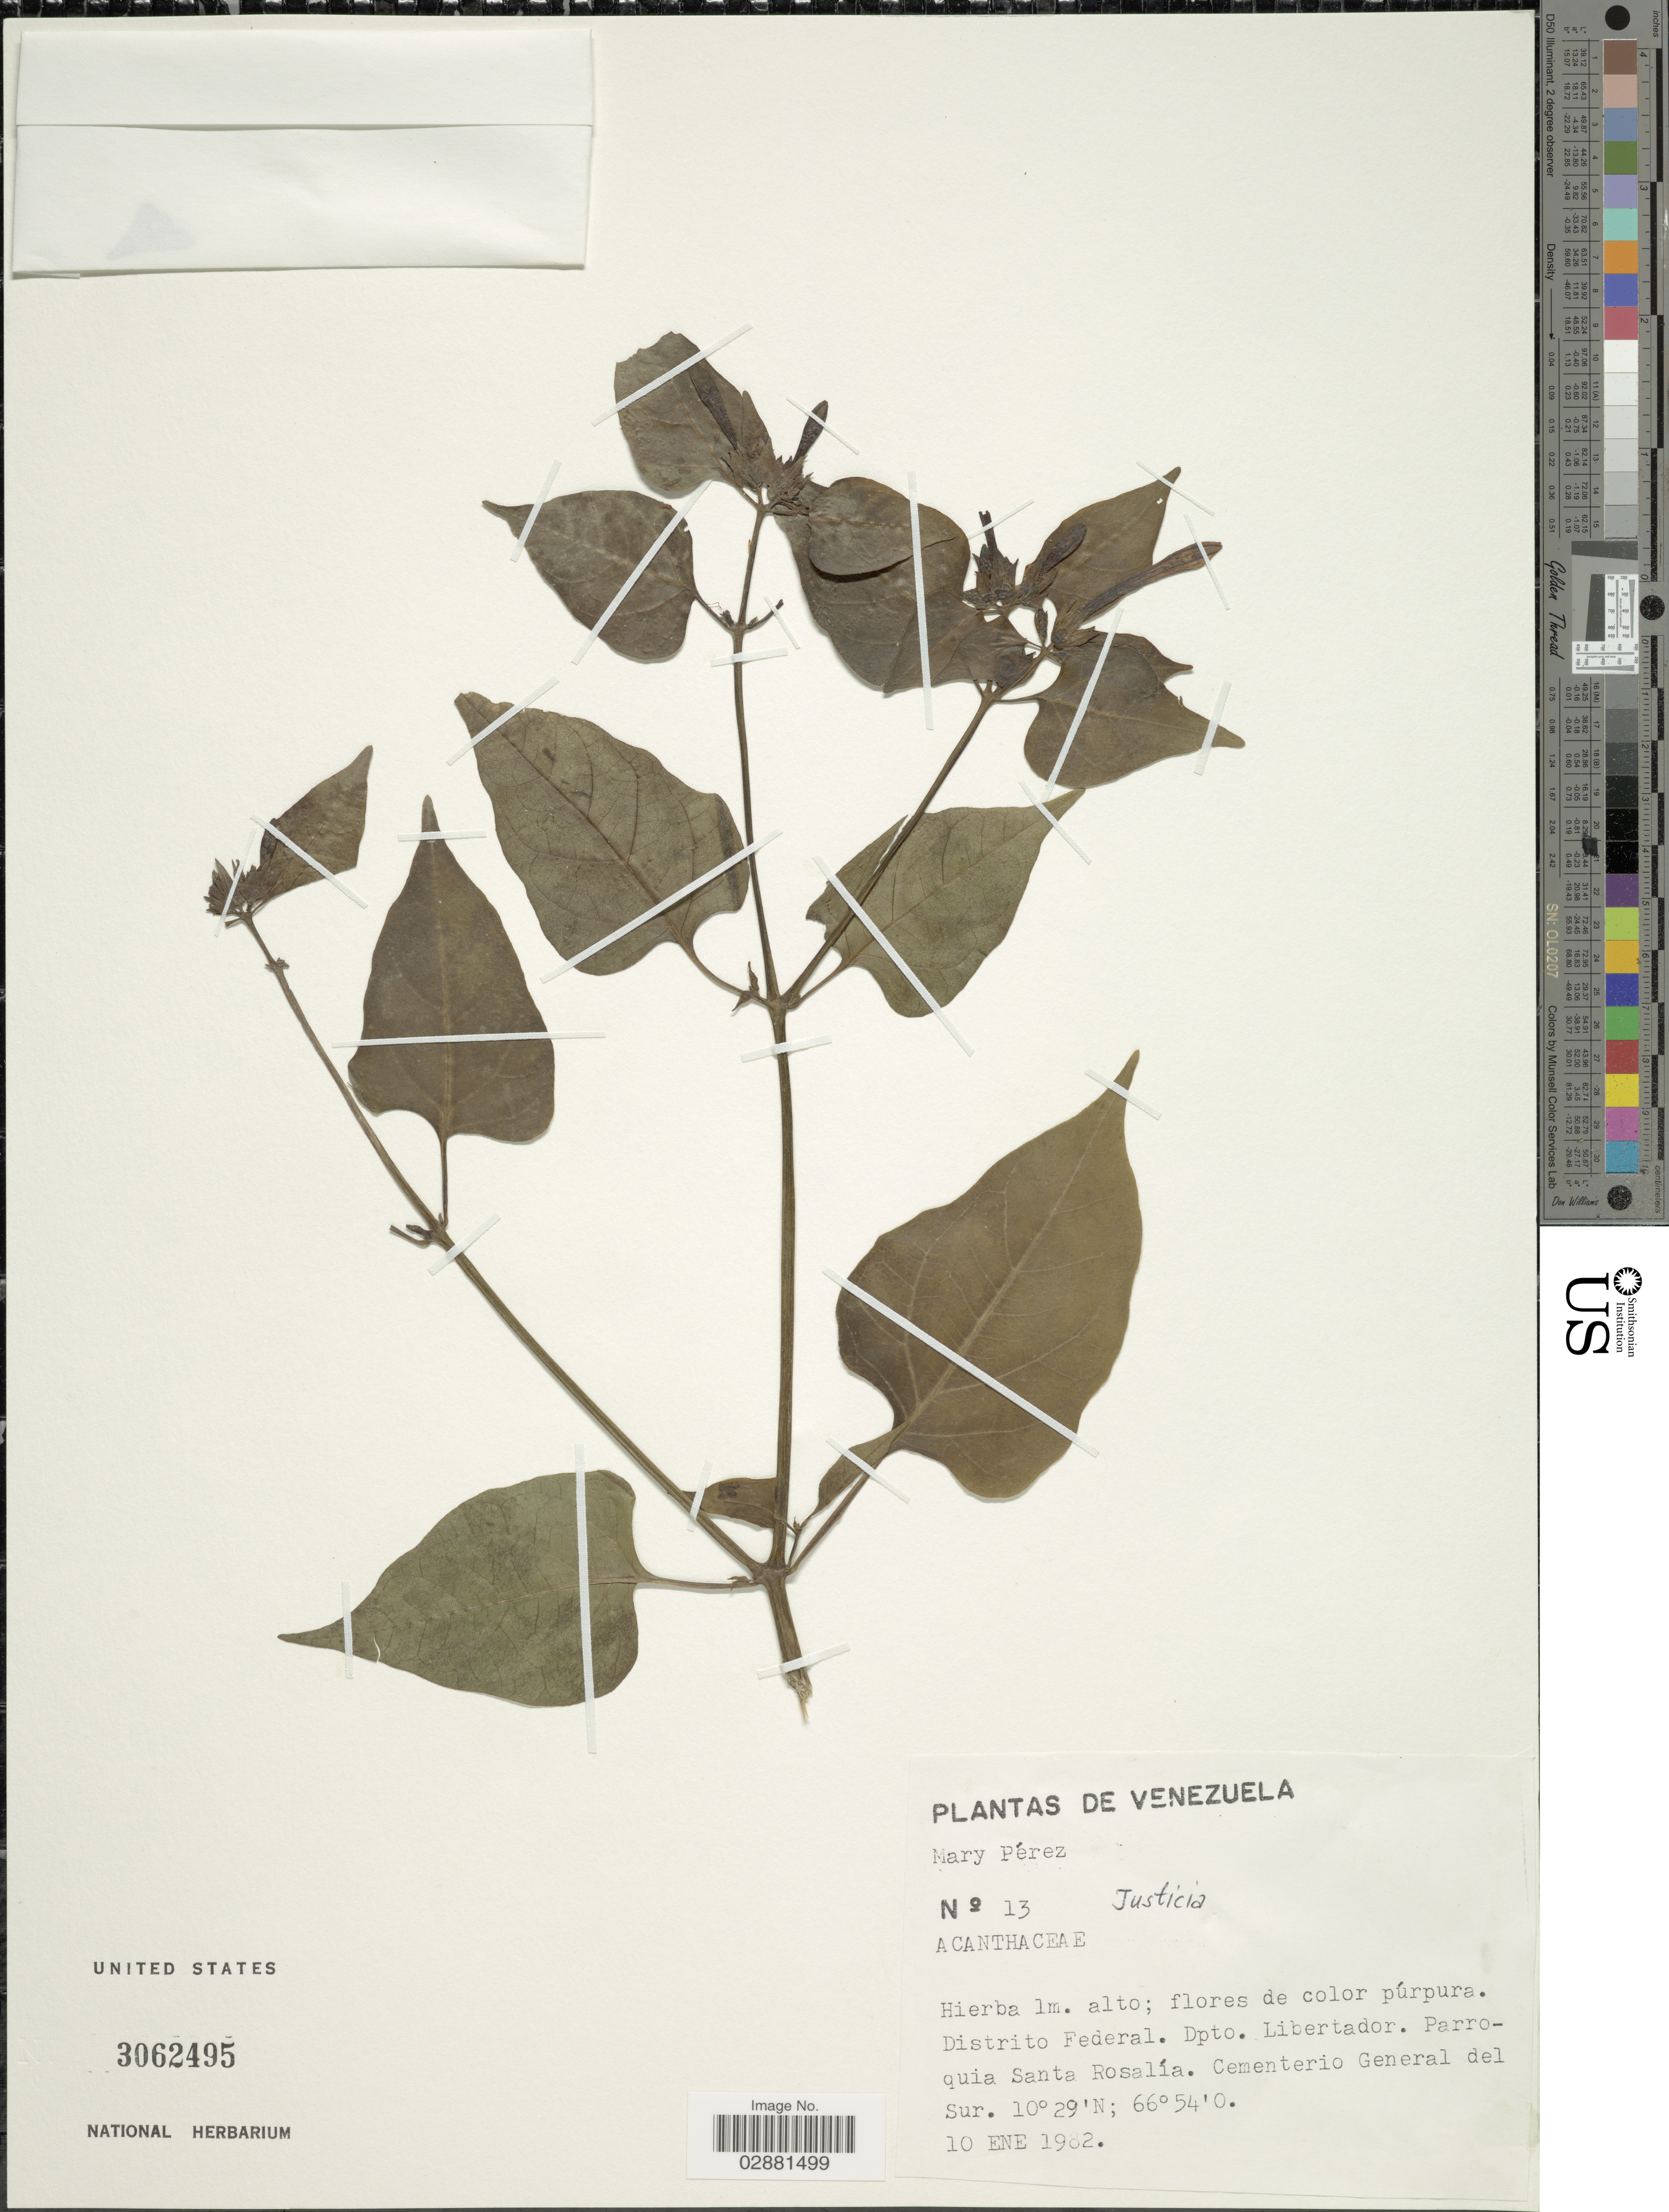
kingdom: Plantae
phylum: Tracheophyta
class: Magnoliopsida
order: Lamiales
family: Acanthaceae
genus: Justicia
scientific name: Justicia sp.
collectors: M. Perez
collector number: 13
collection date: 1982-01-10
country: Venezuela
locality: Distrito Federal, Dpto. Libertador, Parroquia Santa Rosaliá, Cementario General del Sur.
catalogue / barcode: US 3062495